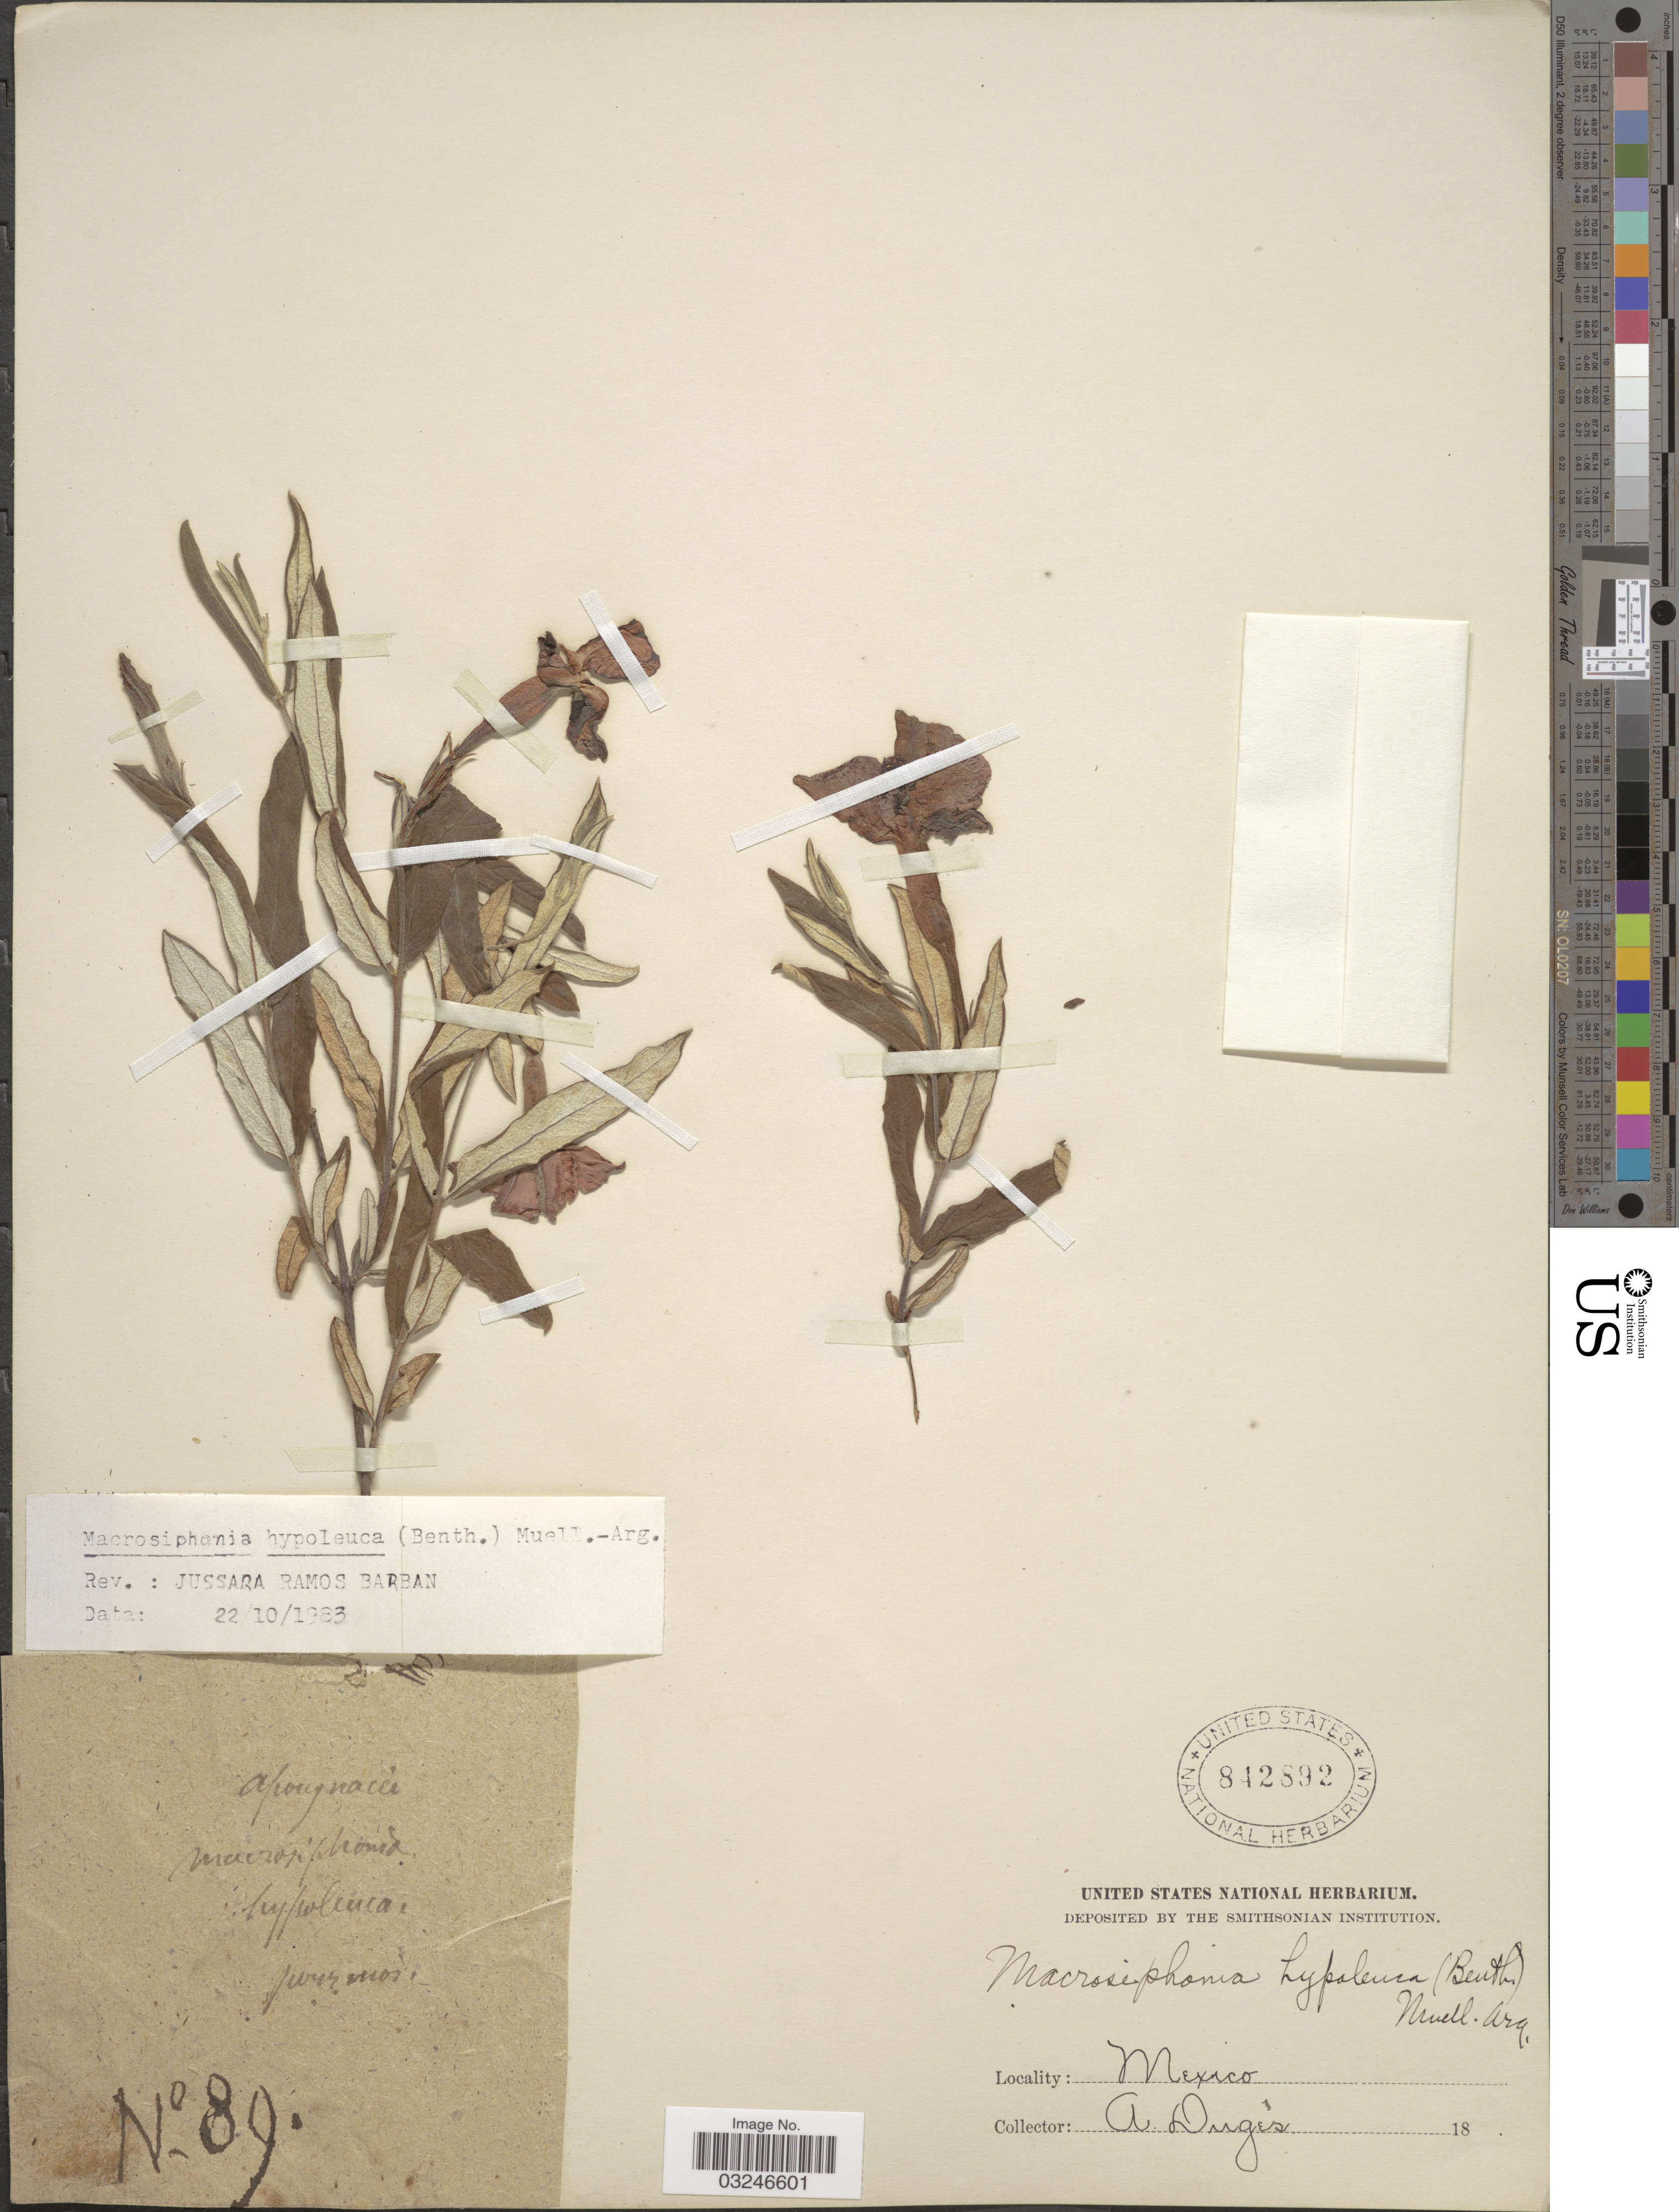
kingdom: Plantae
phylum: Tracheophyta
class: Magnoliopsida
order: Gentianales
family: Apocynaceae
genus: Macrosiphonia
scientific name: Macrosiphonia hypoleuca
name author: (Benth.) Müll. Arg.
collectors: A. Dugès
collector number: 89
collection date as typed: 18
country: Mexico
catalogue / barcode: US 842892